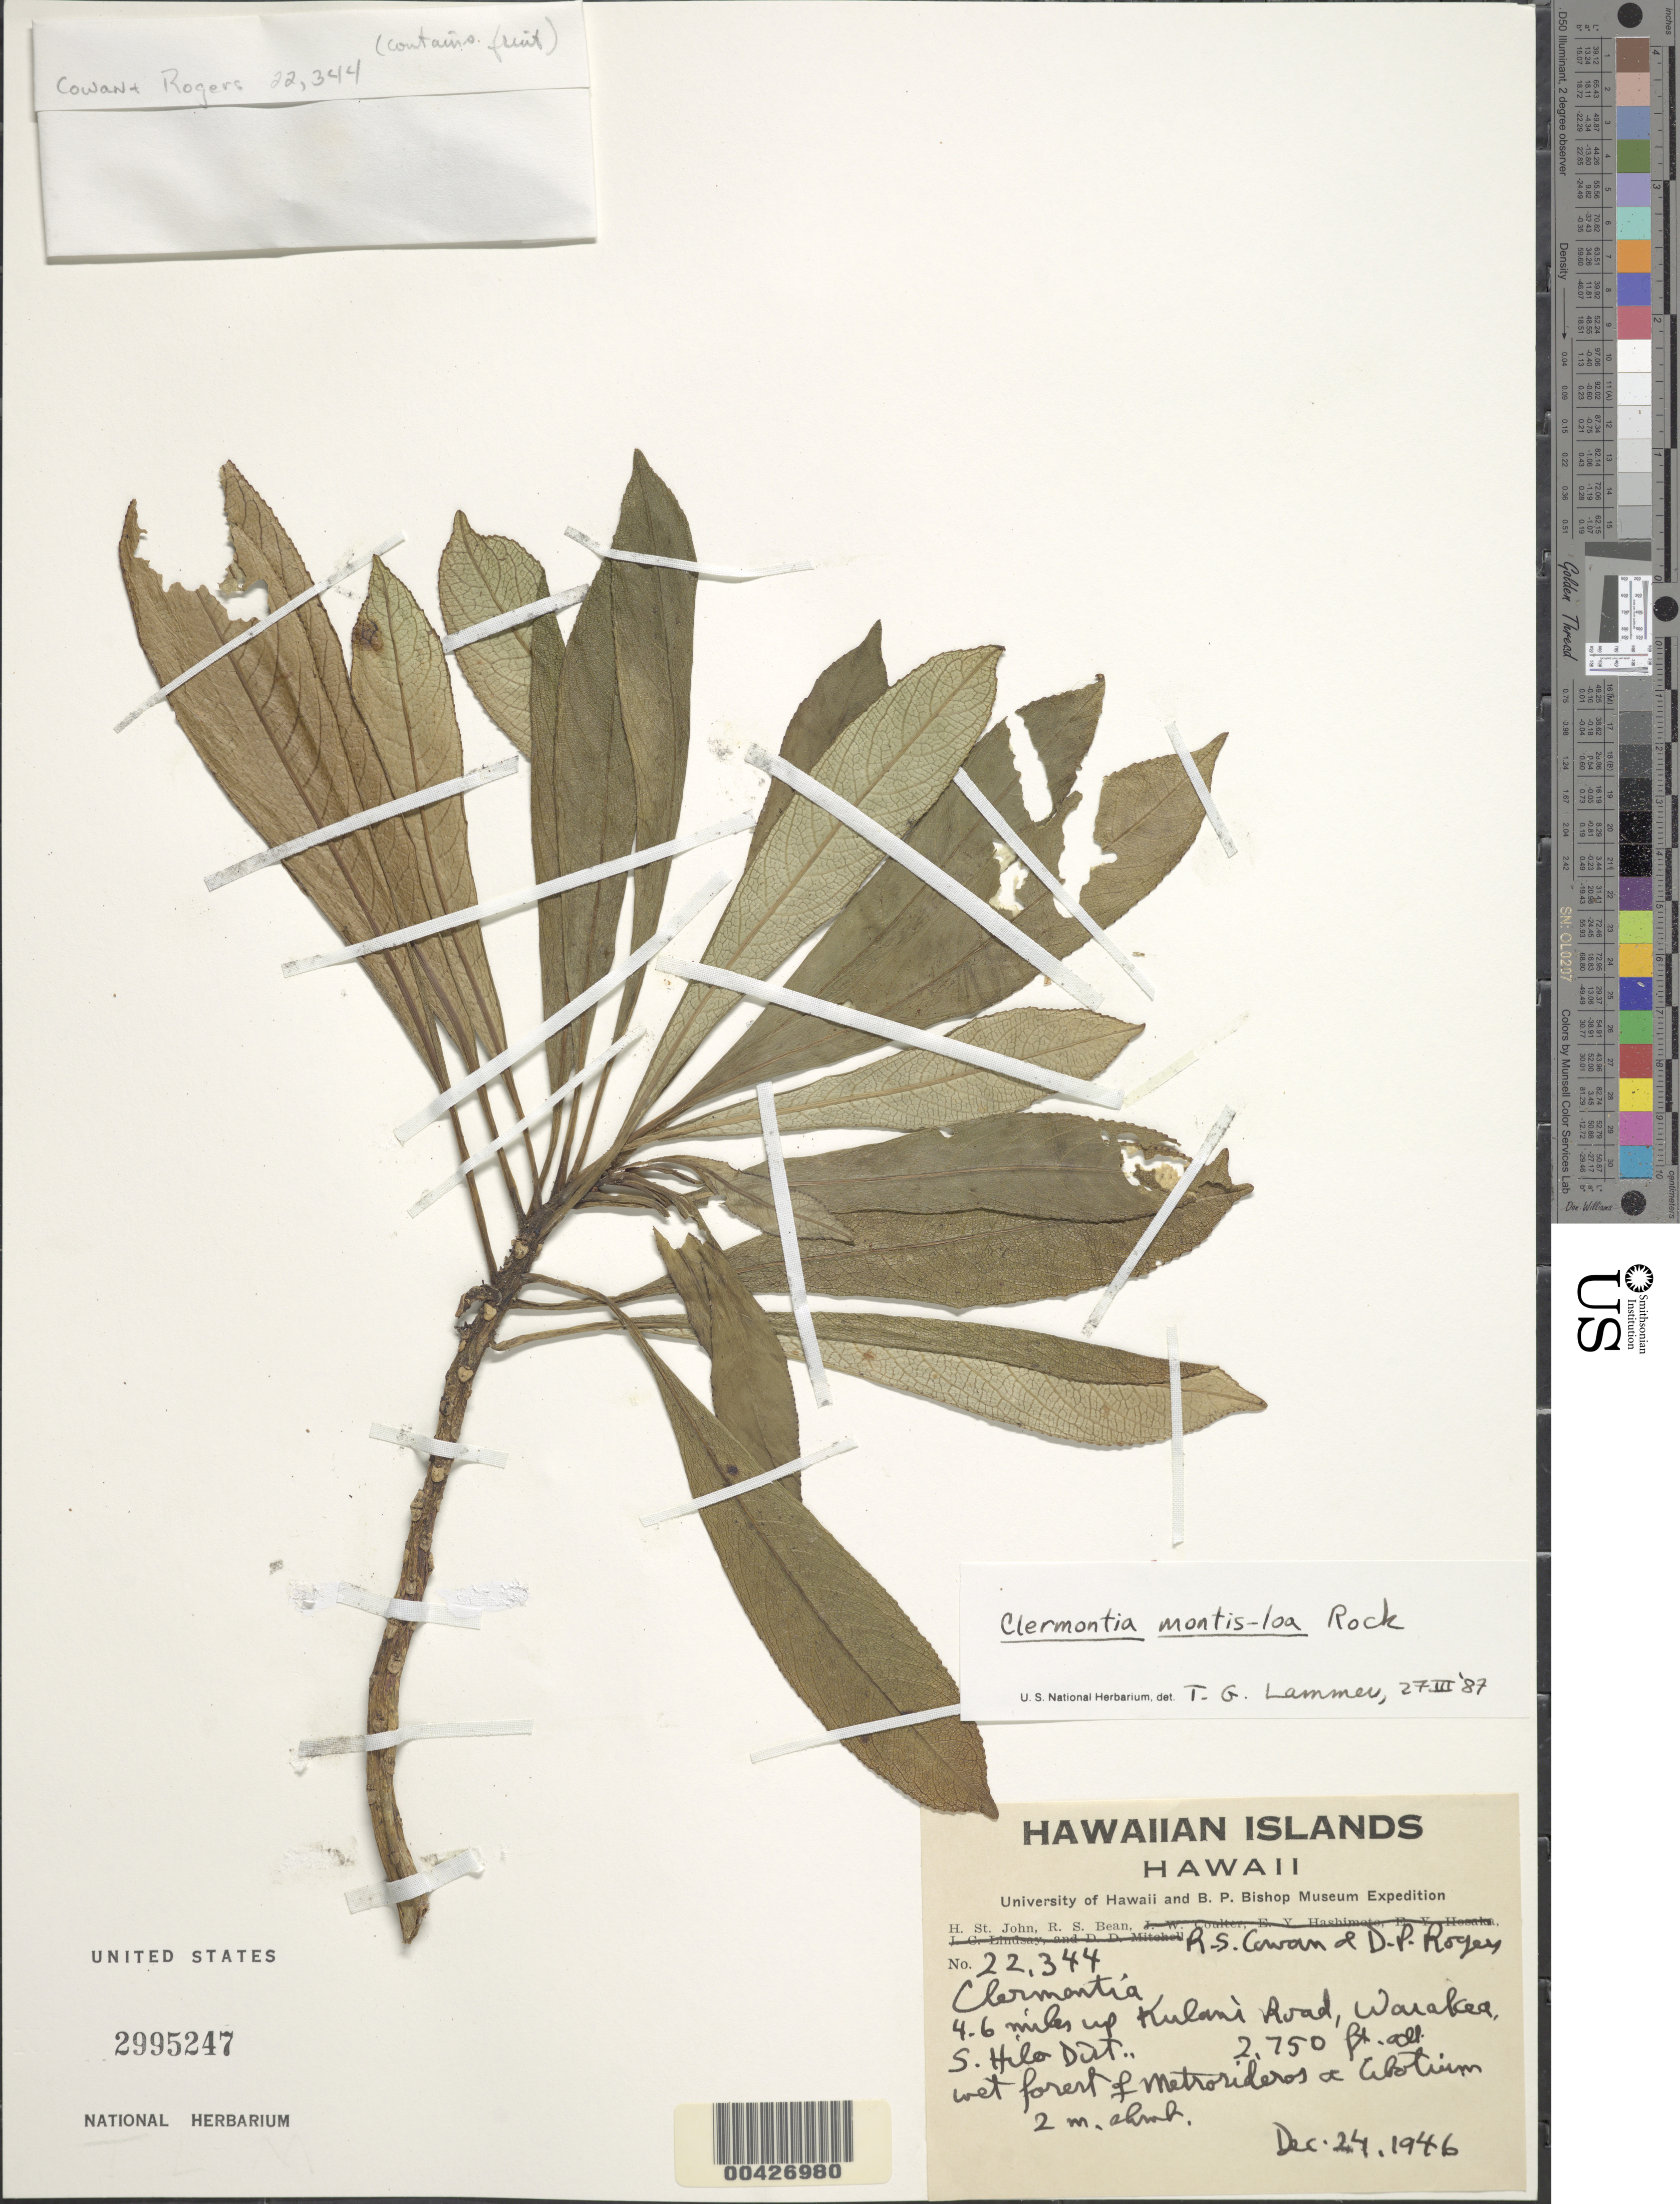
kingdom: Plantae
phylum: Tracheophyta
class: Magnoliopsida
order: Asterales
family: Campanulaceae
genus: Clermontia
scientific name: Clermontia montis-loa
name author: Rock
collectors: H. St. John, R. Bean, R. S. Cowan & D. Rogers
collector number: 22344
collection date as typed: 24 Dec 1946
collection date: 1946-12-24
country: United States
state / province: Hawaii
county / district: Hawaii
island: Hawaii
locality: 4.6 miles up Kulani Road, S. Hilo District, Waiakea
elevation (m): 838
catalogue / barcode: US 2995247